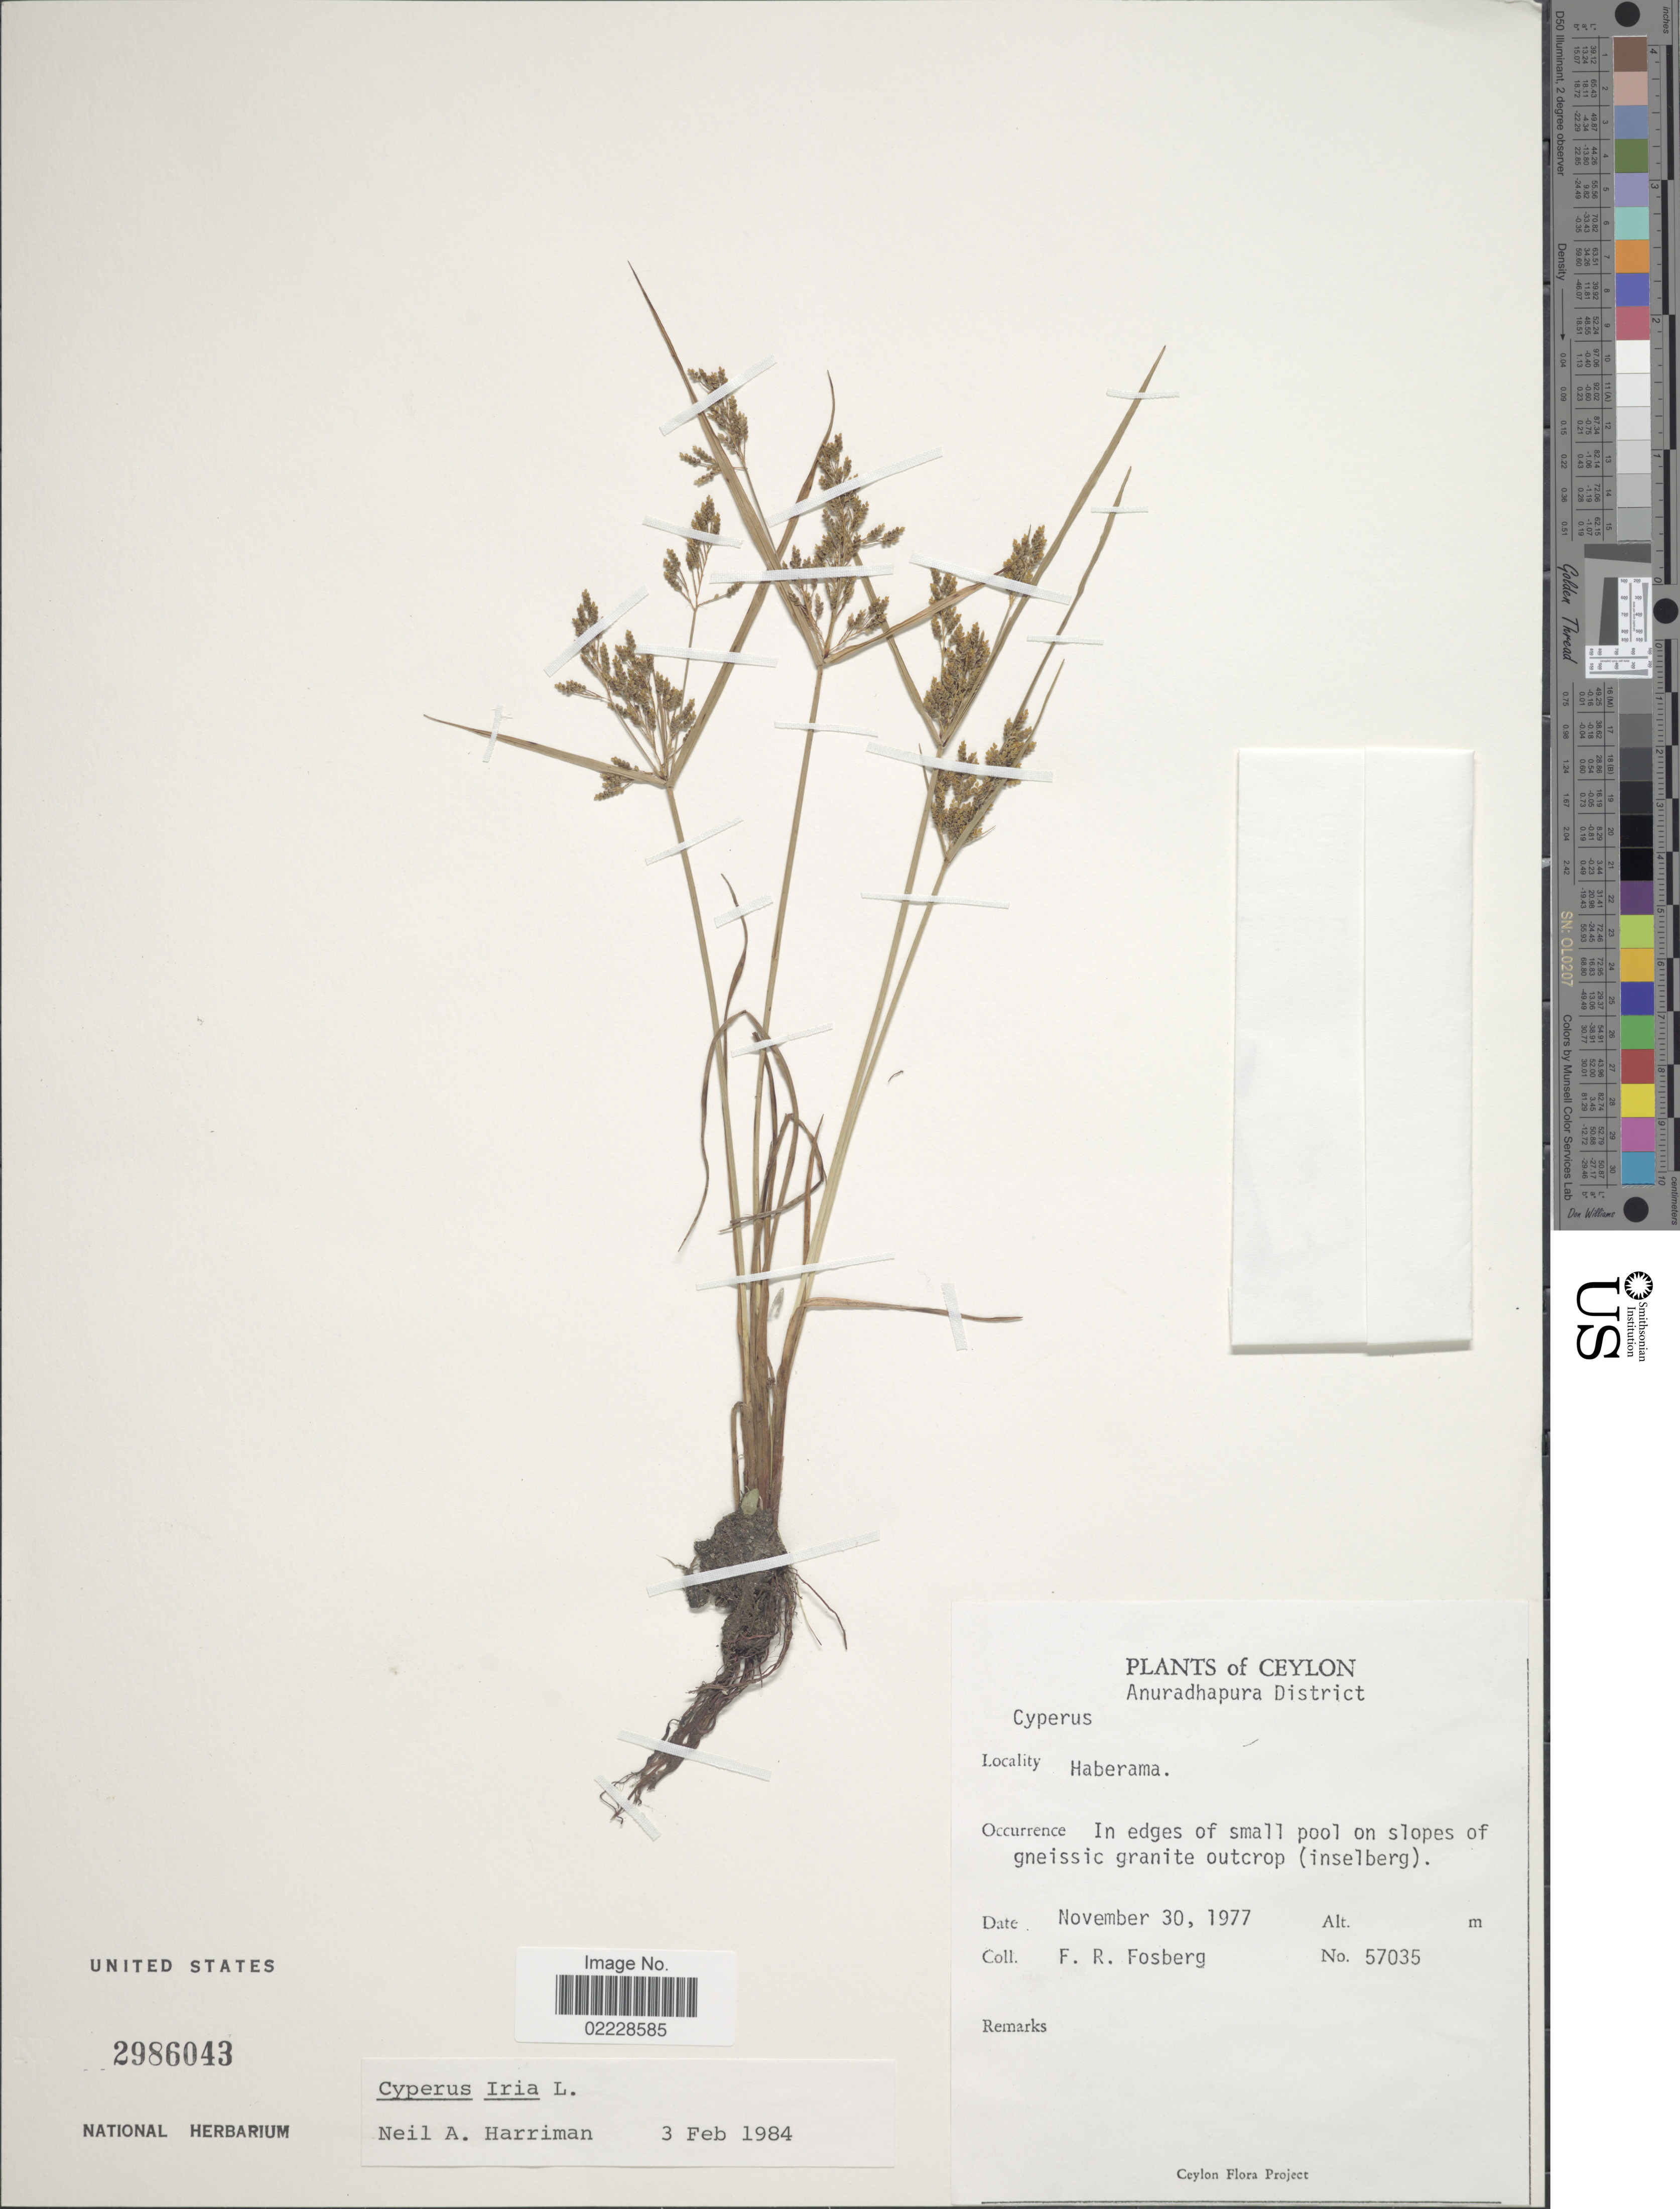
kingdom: Plantae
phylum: Tracheophyta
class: Liliopsida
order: Poales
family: Cyperaceae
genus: Cyperus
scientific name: Cyperus iria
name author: L.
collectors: F. R. Fosberg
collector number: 57035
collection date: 1977-11-30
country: Sri Lanka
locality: Ceylon, Haberama, in egdes of small pool on slopes of gneissic granite outcrop (inselberg).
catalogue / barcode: US 2986043